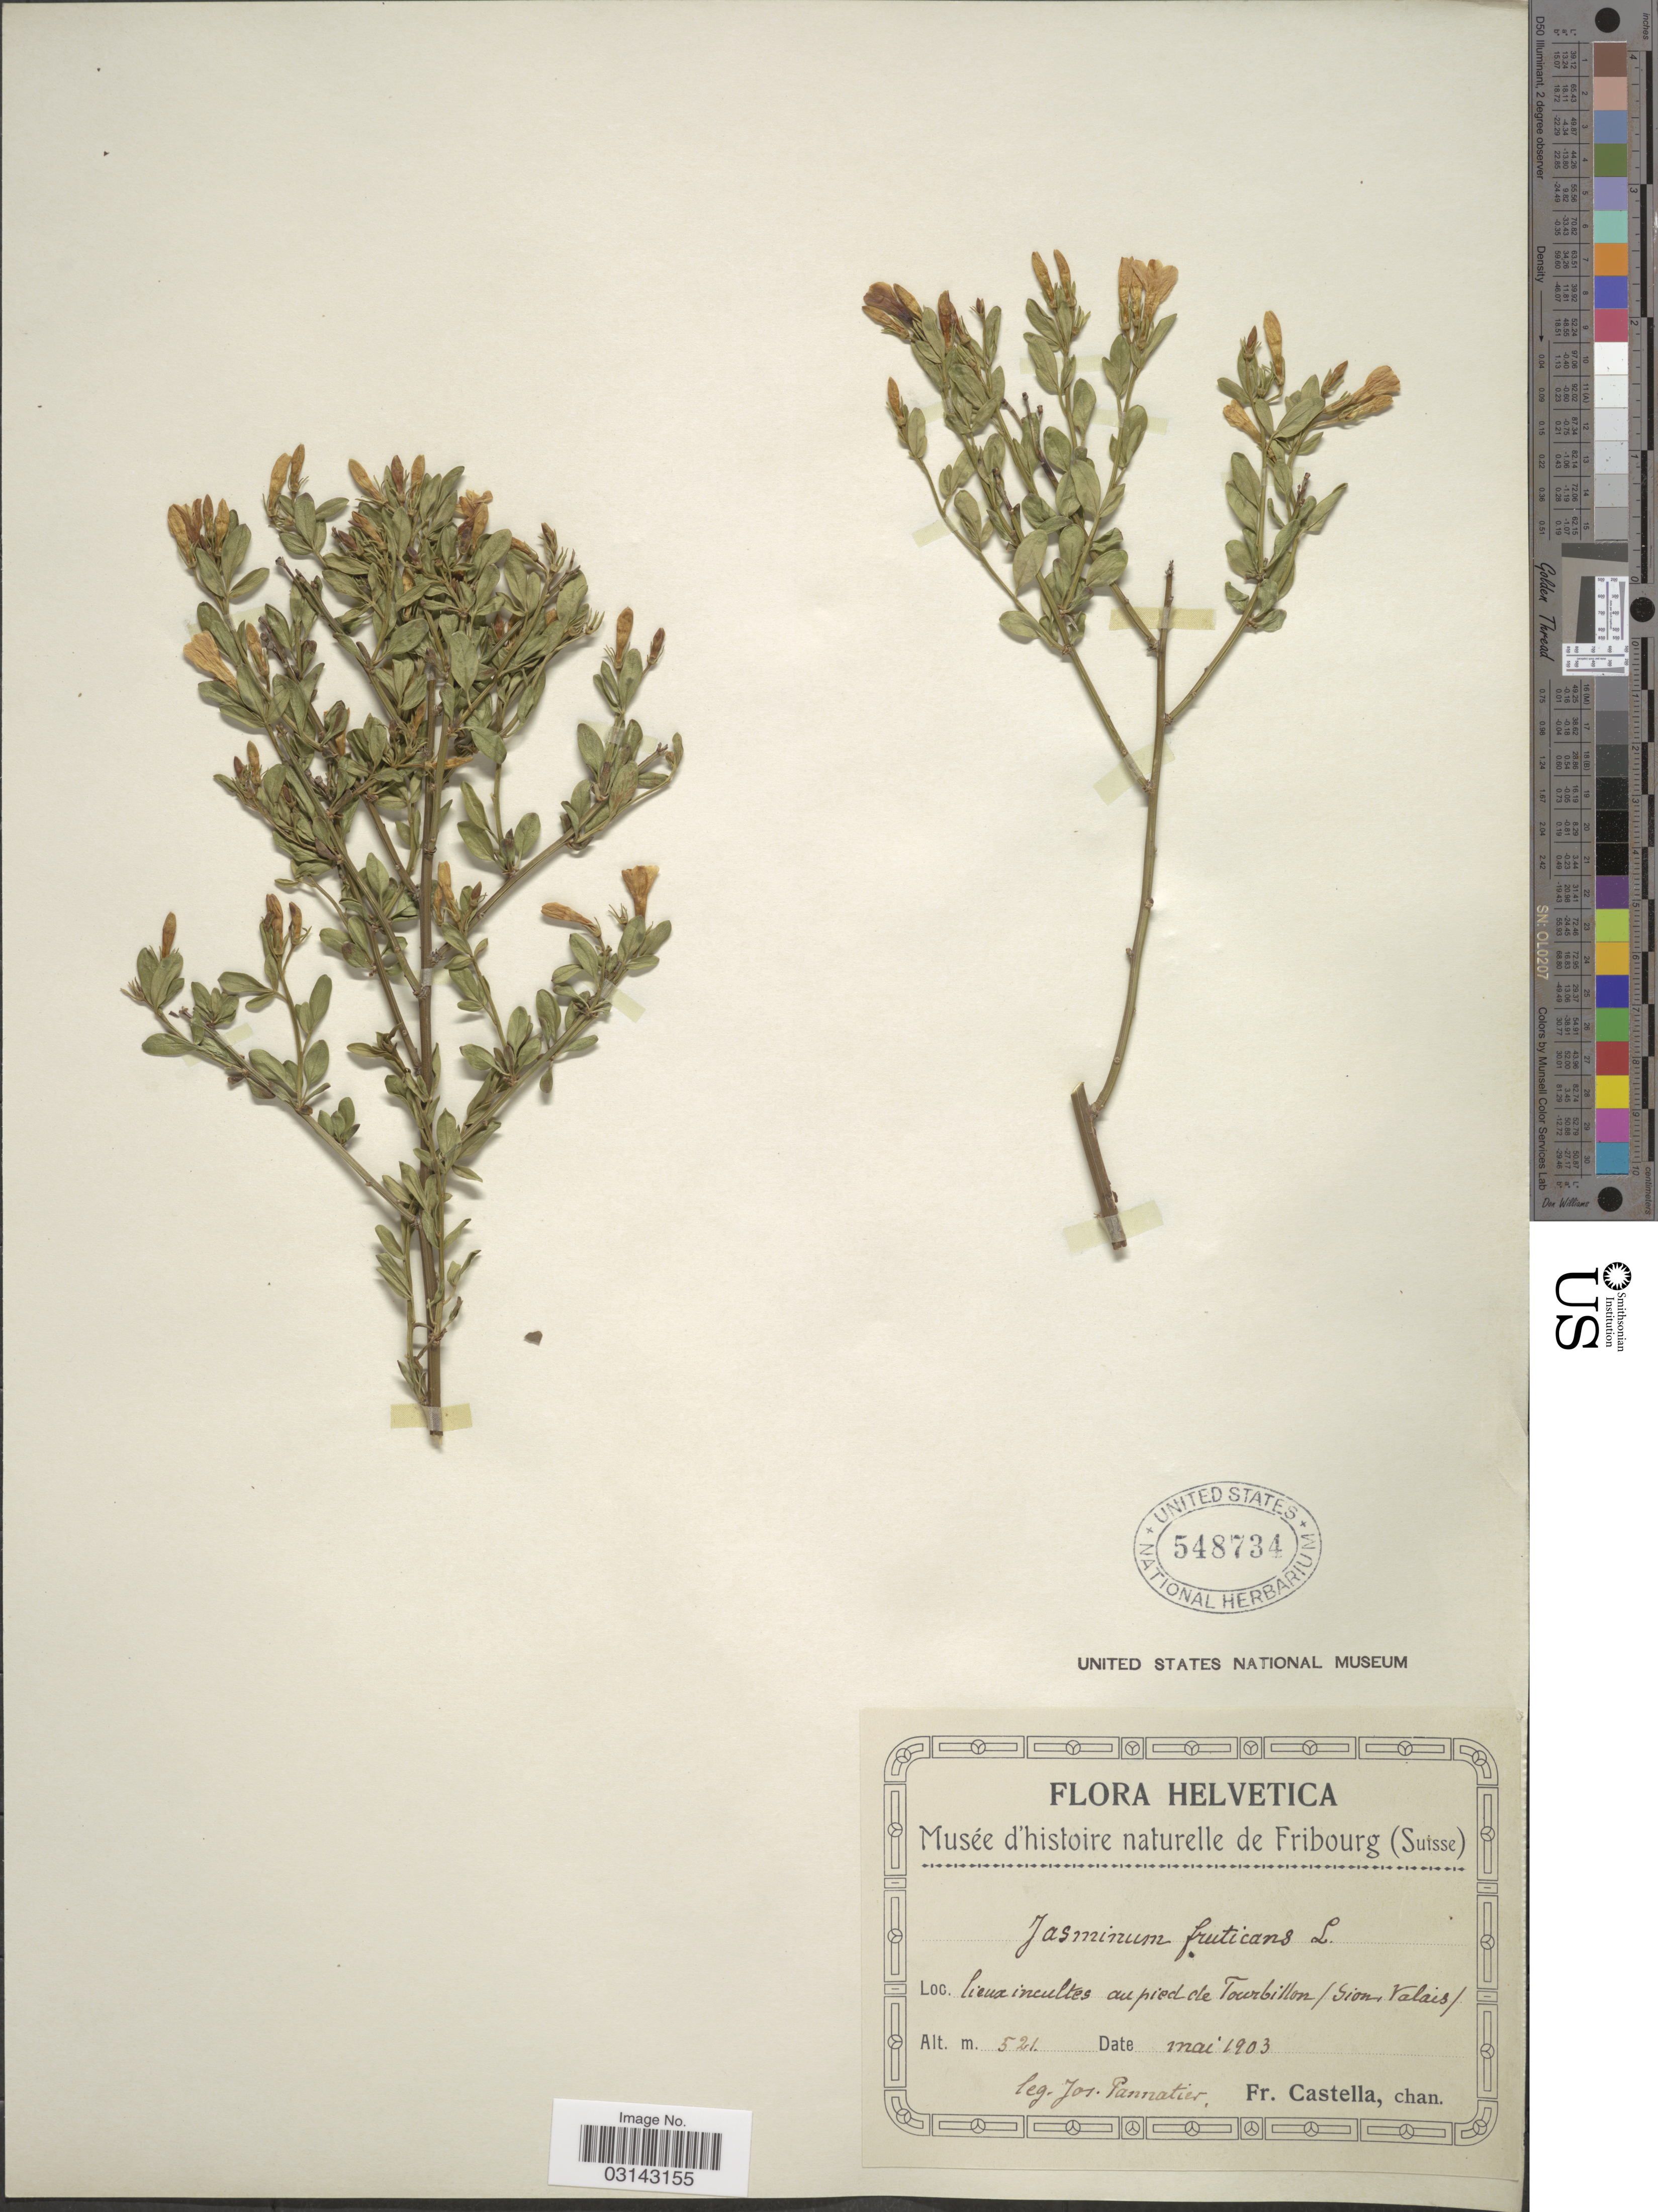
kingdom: Plantae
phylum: Tracheophyta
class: Magnoliopsida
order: Lamiales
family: Oleaceae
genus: Jasminum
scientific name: Jasminum fruticans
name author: L.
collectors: J. Pannatier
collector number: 521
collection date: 1903-05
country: Switzerland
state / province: Valais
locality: Lieua incultes au pied de Tourbillon/ Sion, Valai.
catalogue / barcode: US 548734